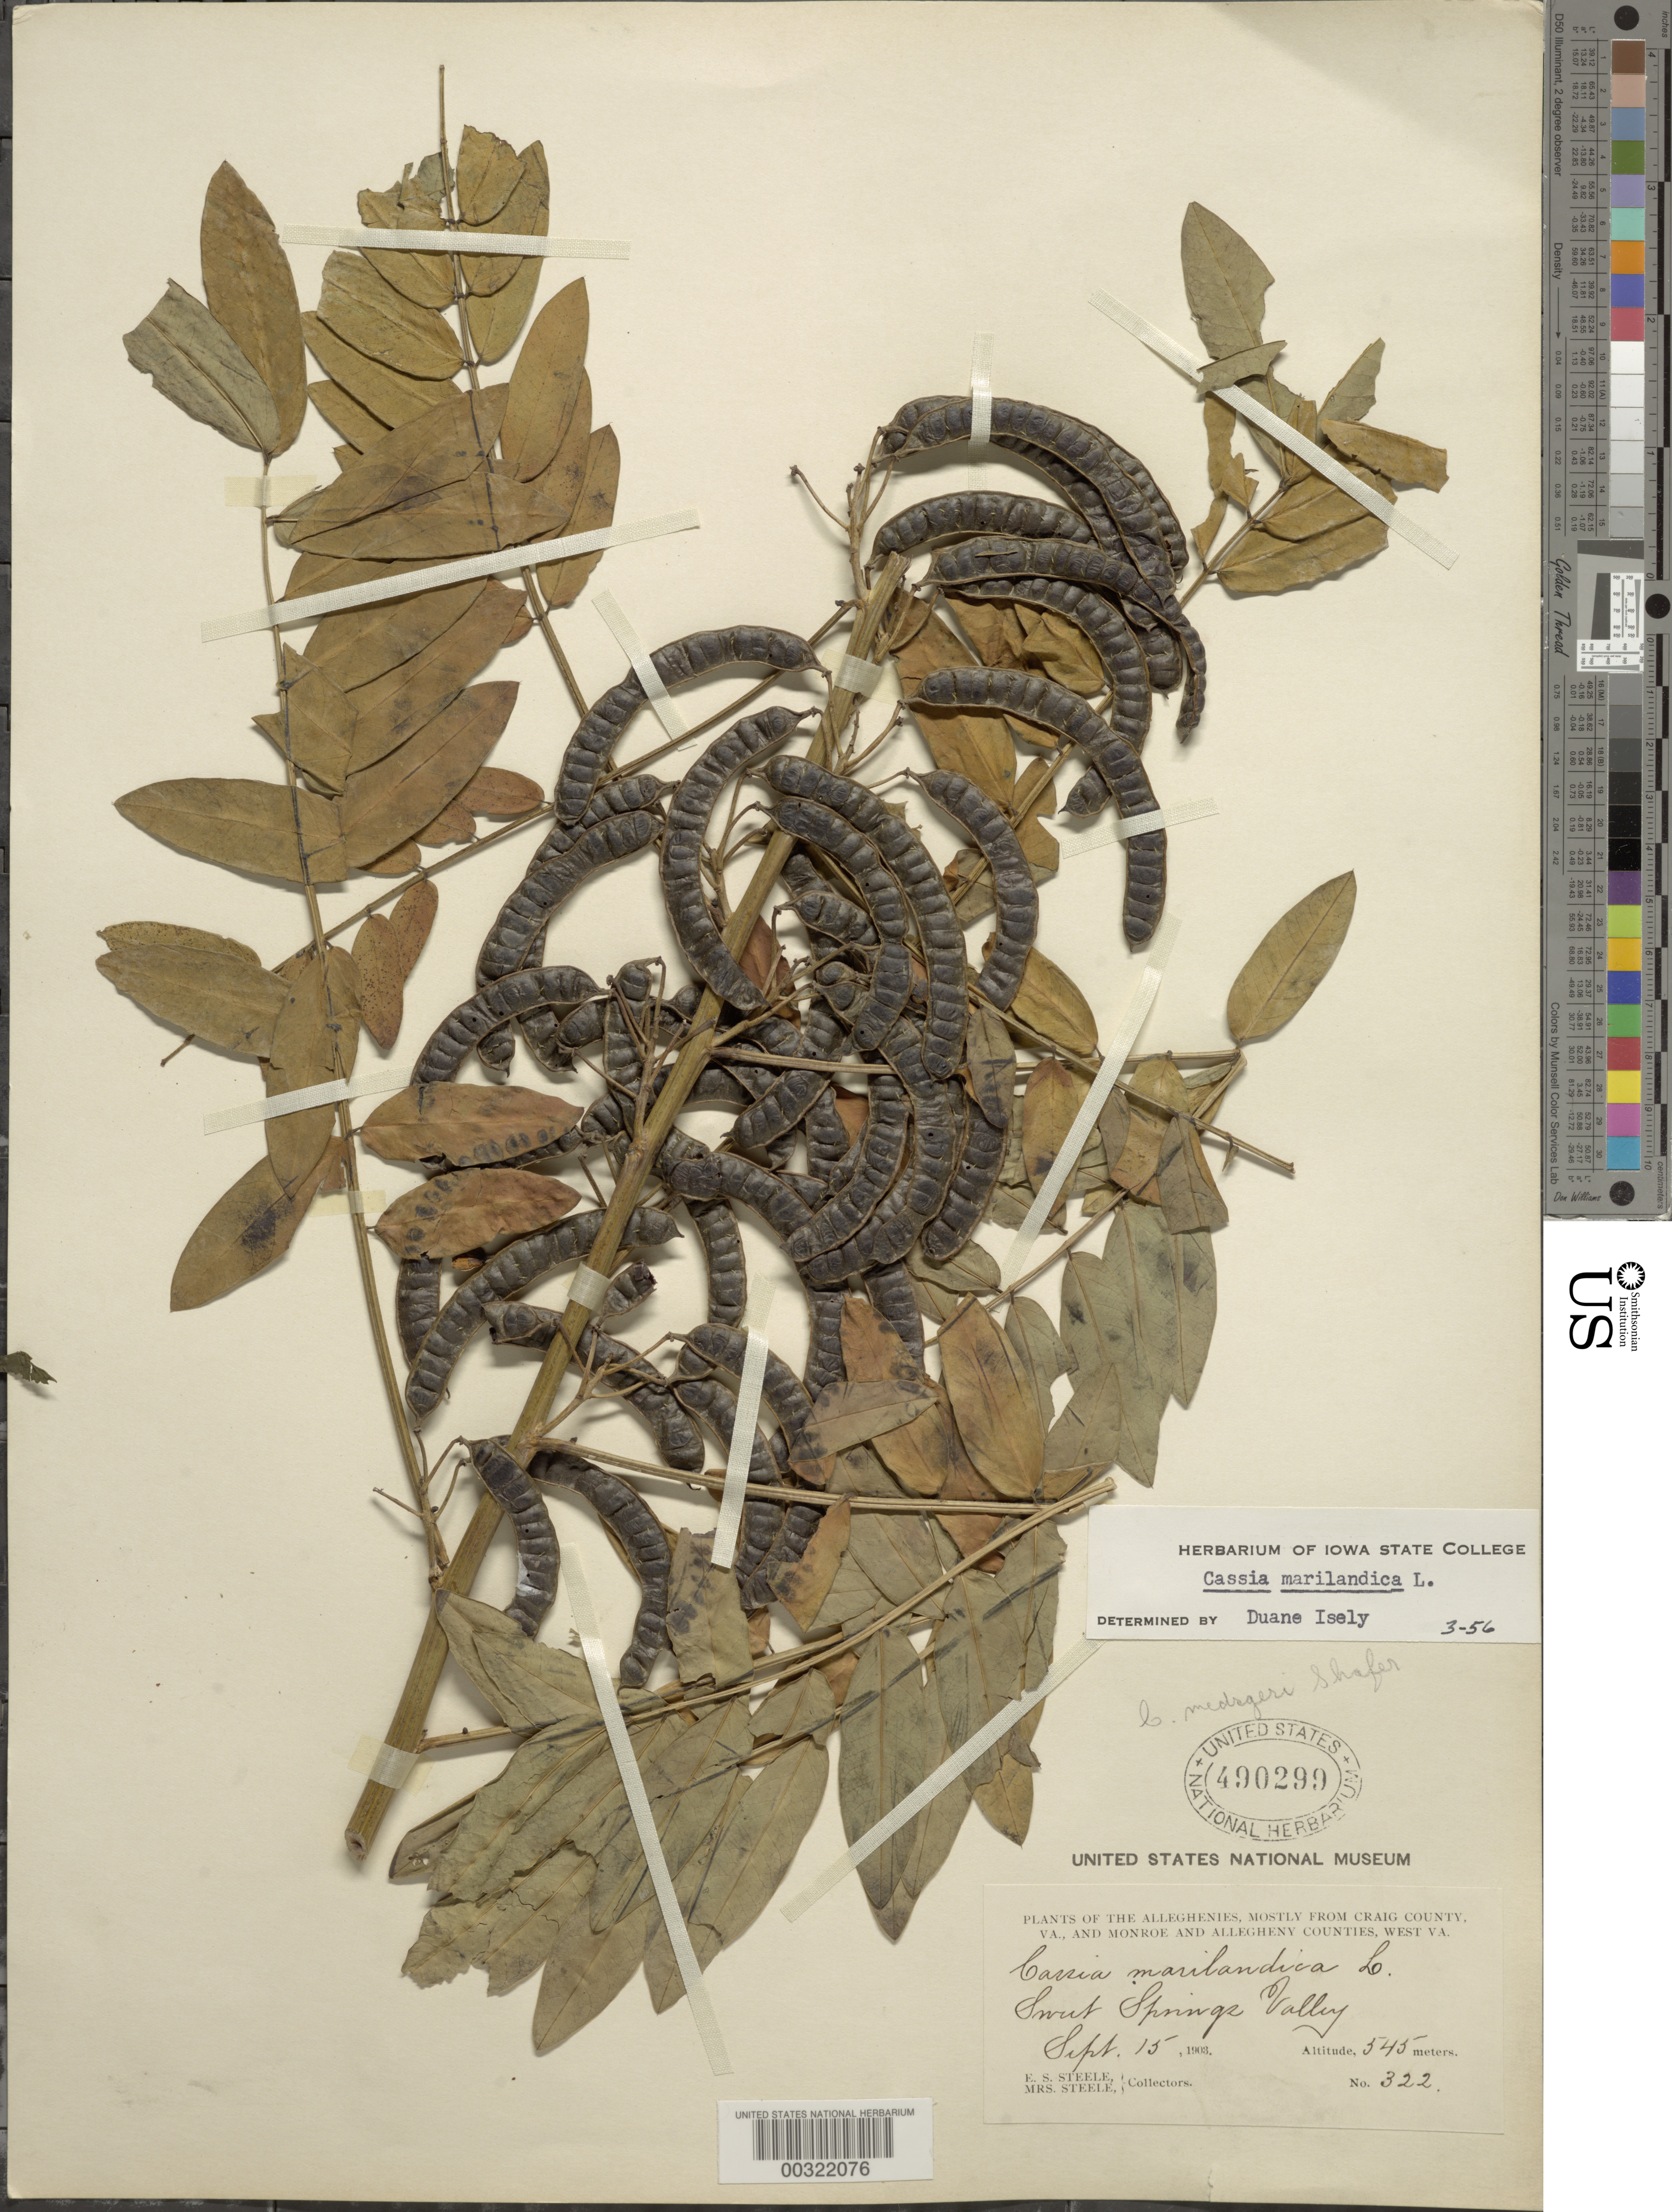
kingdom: Plantae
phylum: Tracheophyta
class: Magnoliopsida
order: Fabales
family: Fabaceae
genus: Senna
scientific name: Senna marilandica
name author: (L.) Link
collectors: E. Steele & Mrs. E. S. Steele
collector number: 322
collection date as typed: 15 Sep 1903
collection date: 1903-09-15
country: United States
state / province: Virginia / West Virginia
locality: Sweet springs valley. [in craig and allegheny counties of va and monroe county, wv.]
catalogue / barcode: US 490299